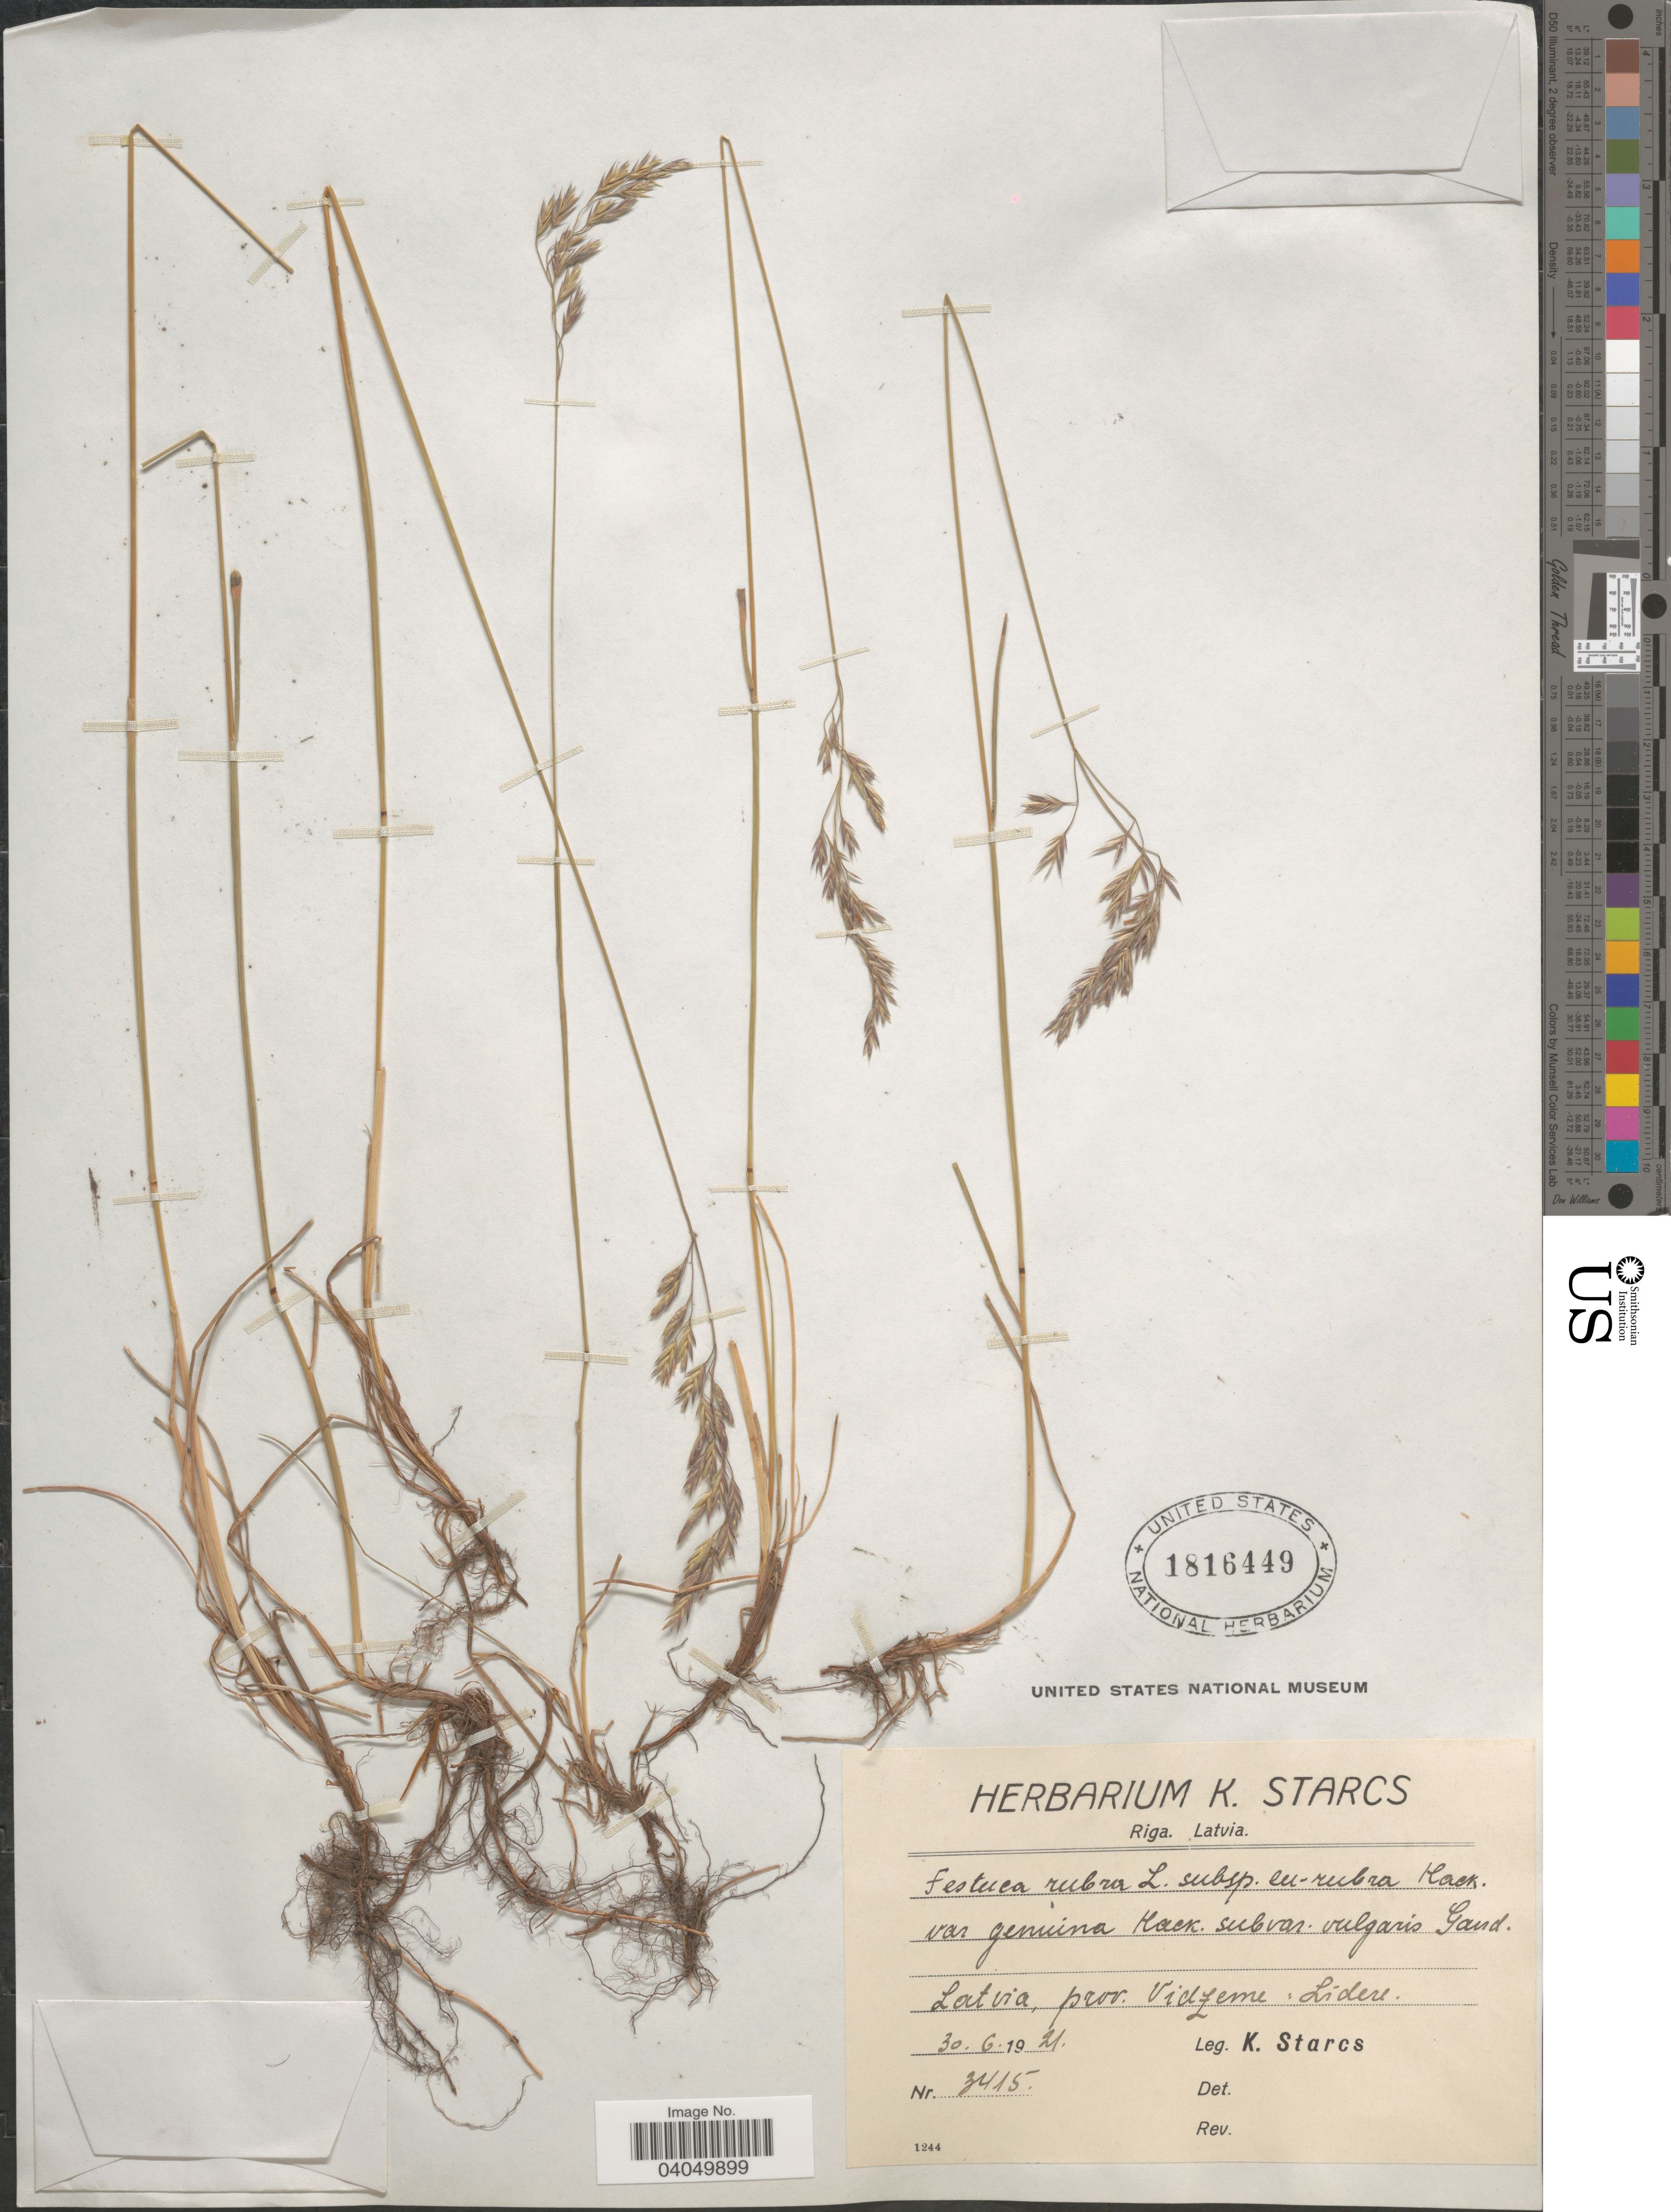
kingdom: Plantae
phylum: Tracheophyta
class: Liliopsida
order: Poales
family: Poaceae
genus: Festuca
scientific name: Festuca rubra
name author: L.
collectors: K. Starcs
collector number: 3415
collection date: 1921-06-30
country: Latvia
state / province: Riga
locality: Prov. Vidzeme. Lidere.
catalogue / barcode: US 1816449